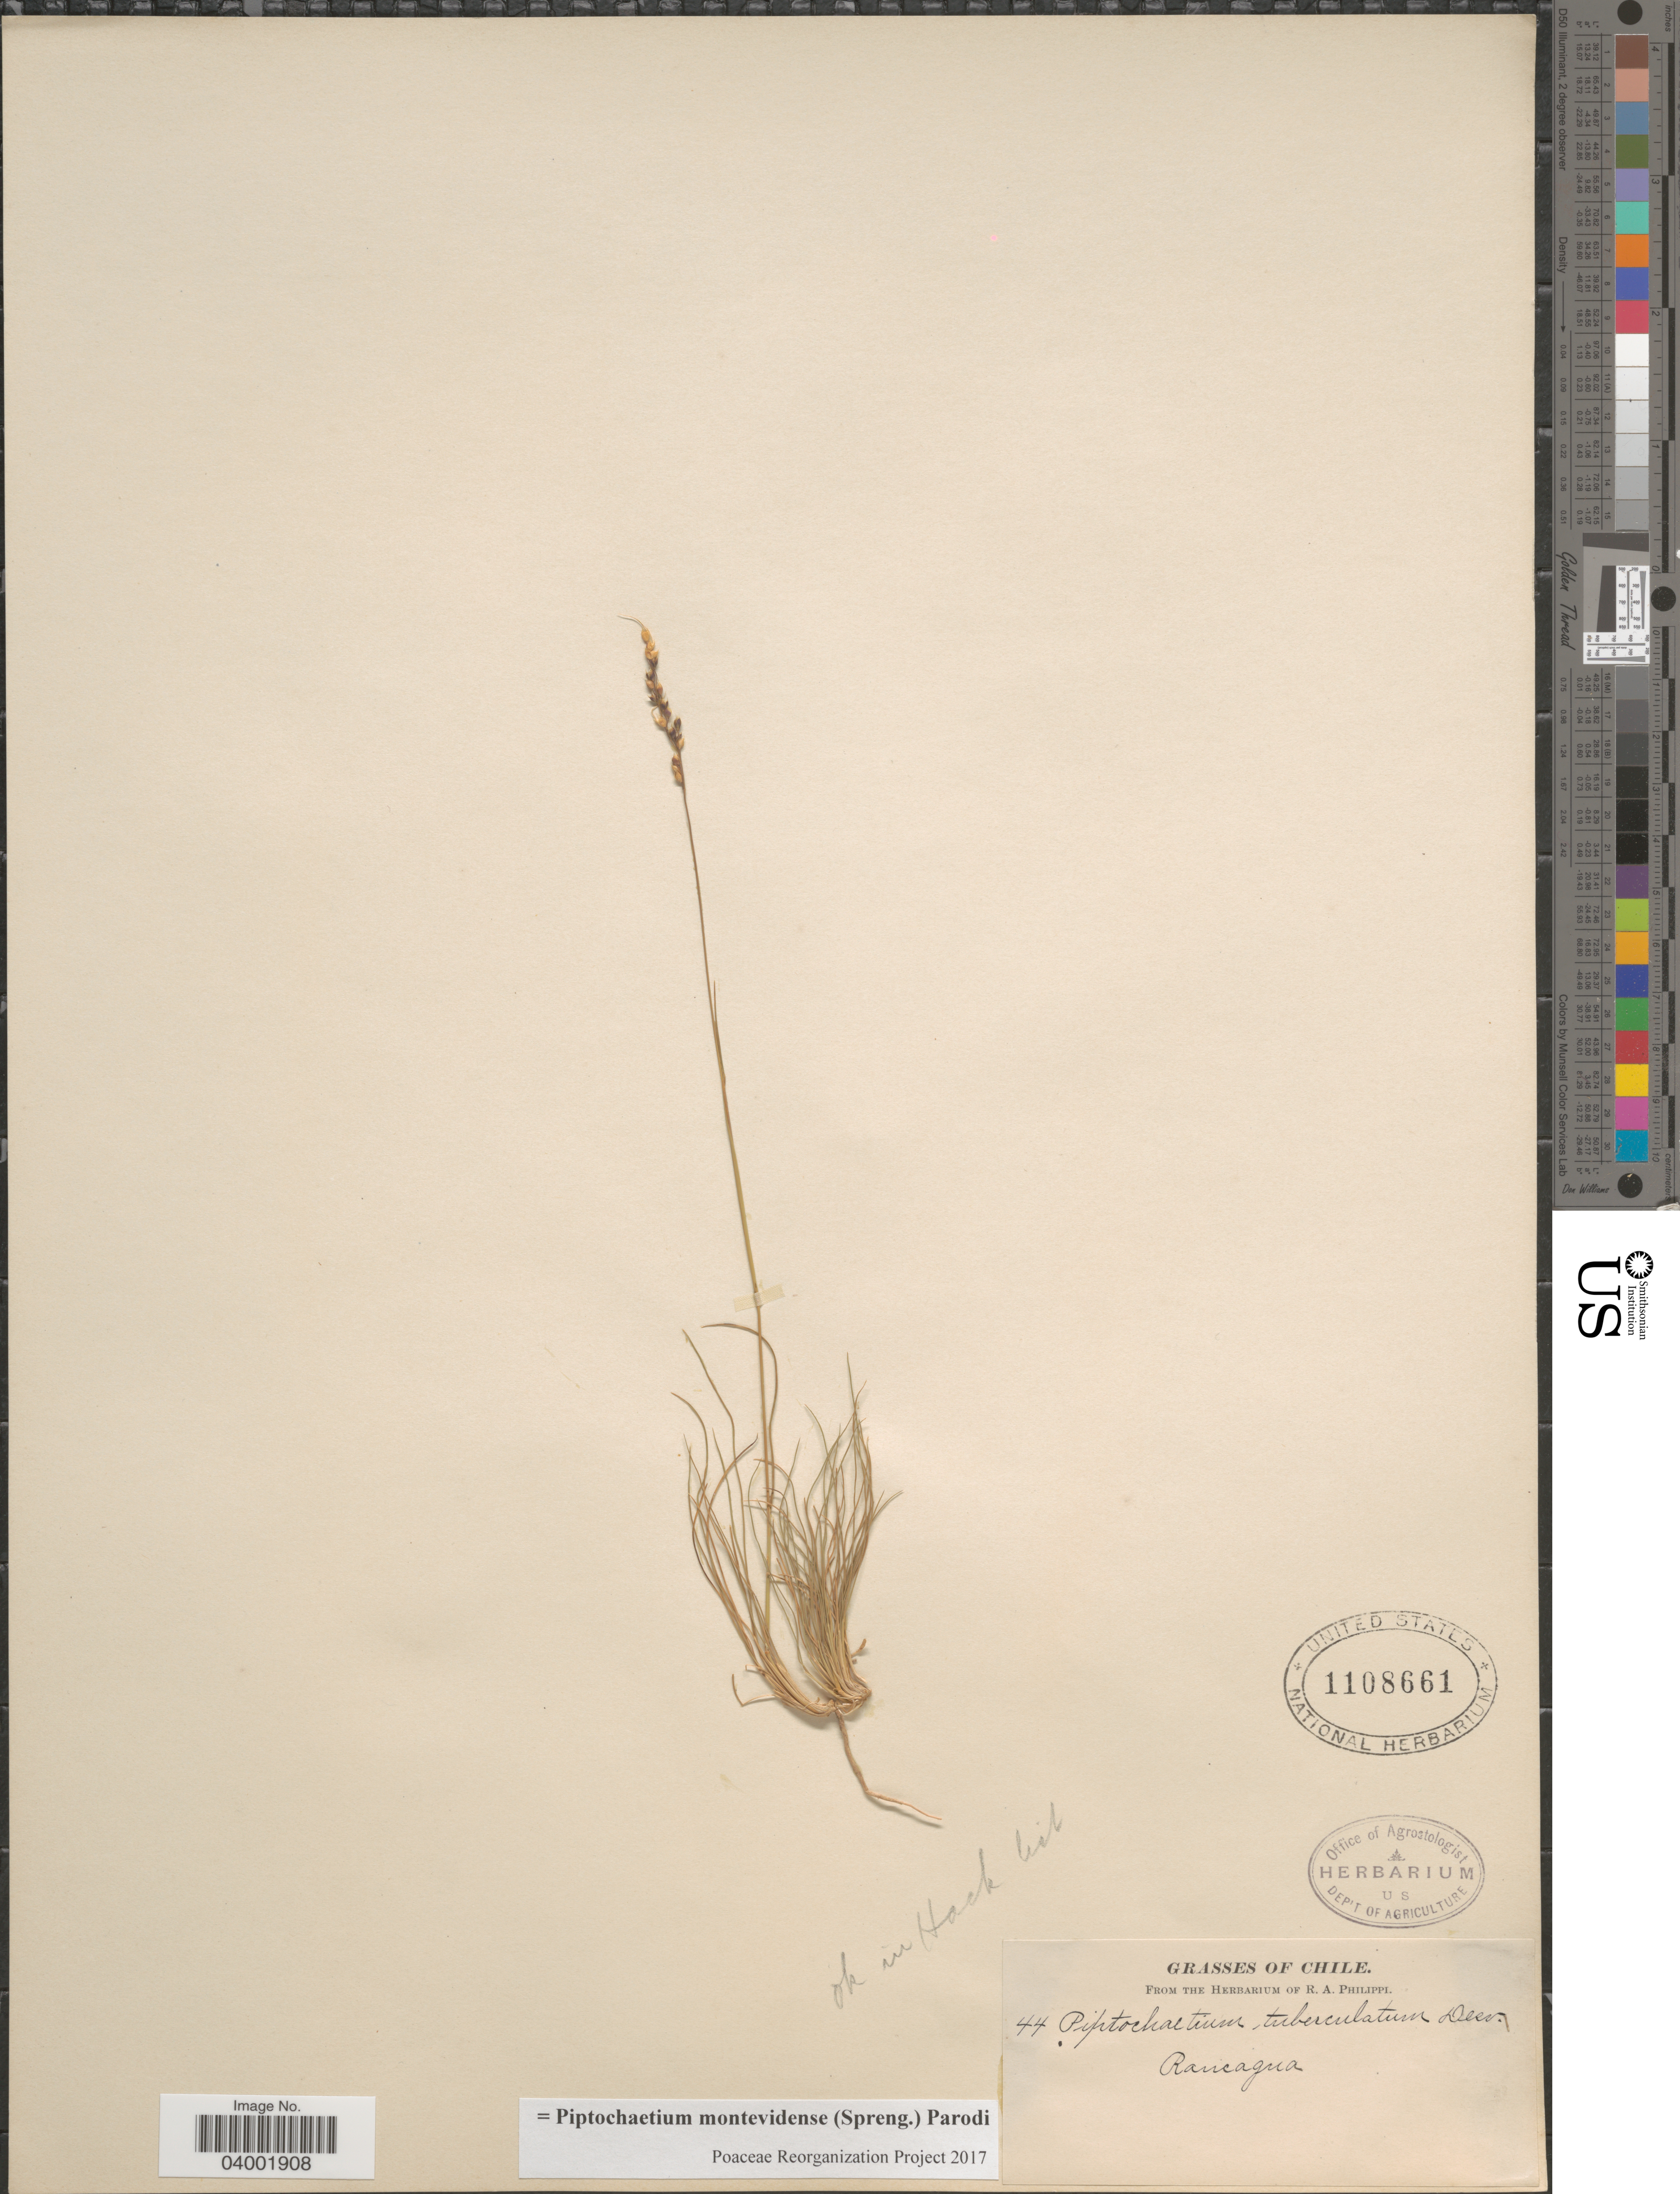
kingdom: Plantae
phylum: Tracheophyta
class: Liliopsida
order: Poales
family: Poaceae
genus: Piptochaetium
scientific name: Piptochaetium montevidense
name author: (Spreng.) Parodi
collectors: ex. herb. R.A. Philippi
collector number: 44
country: Chile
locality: Rancagua.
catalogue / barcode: US 1108661